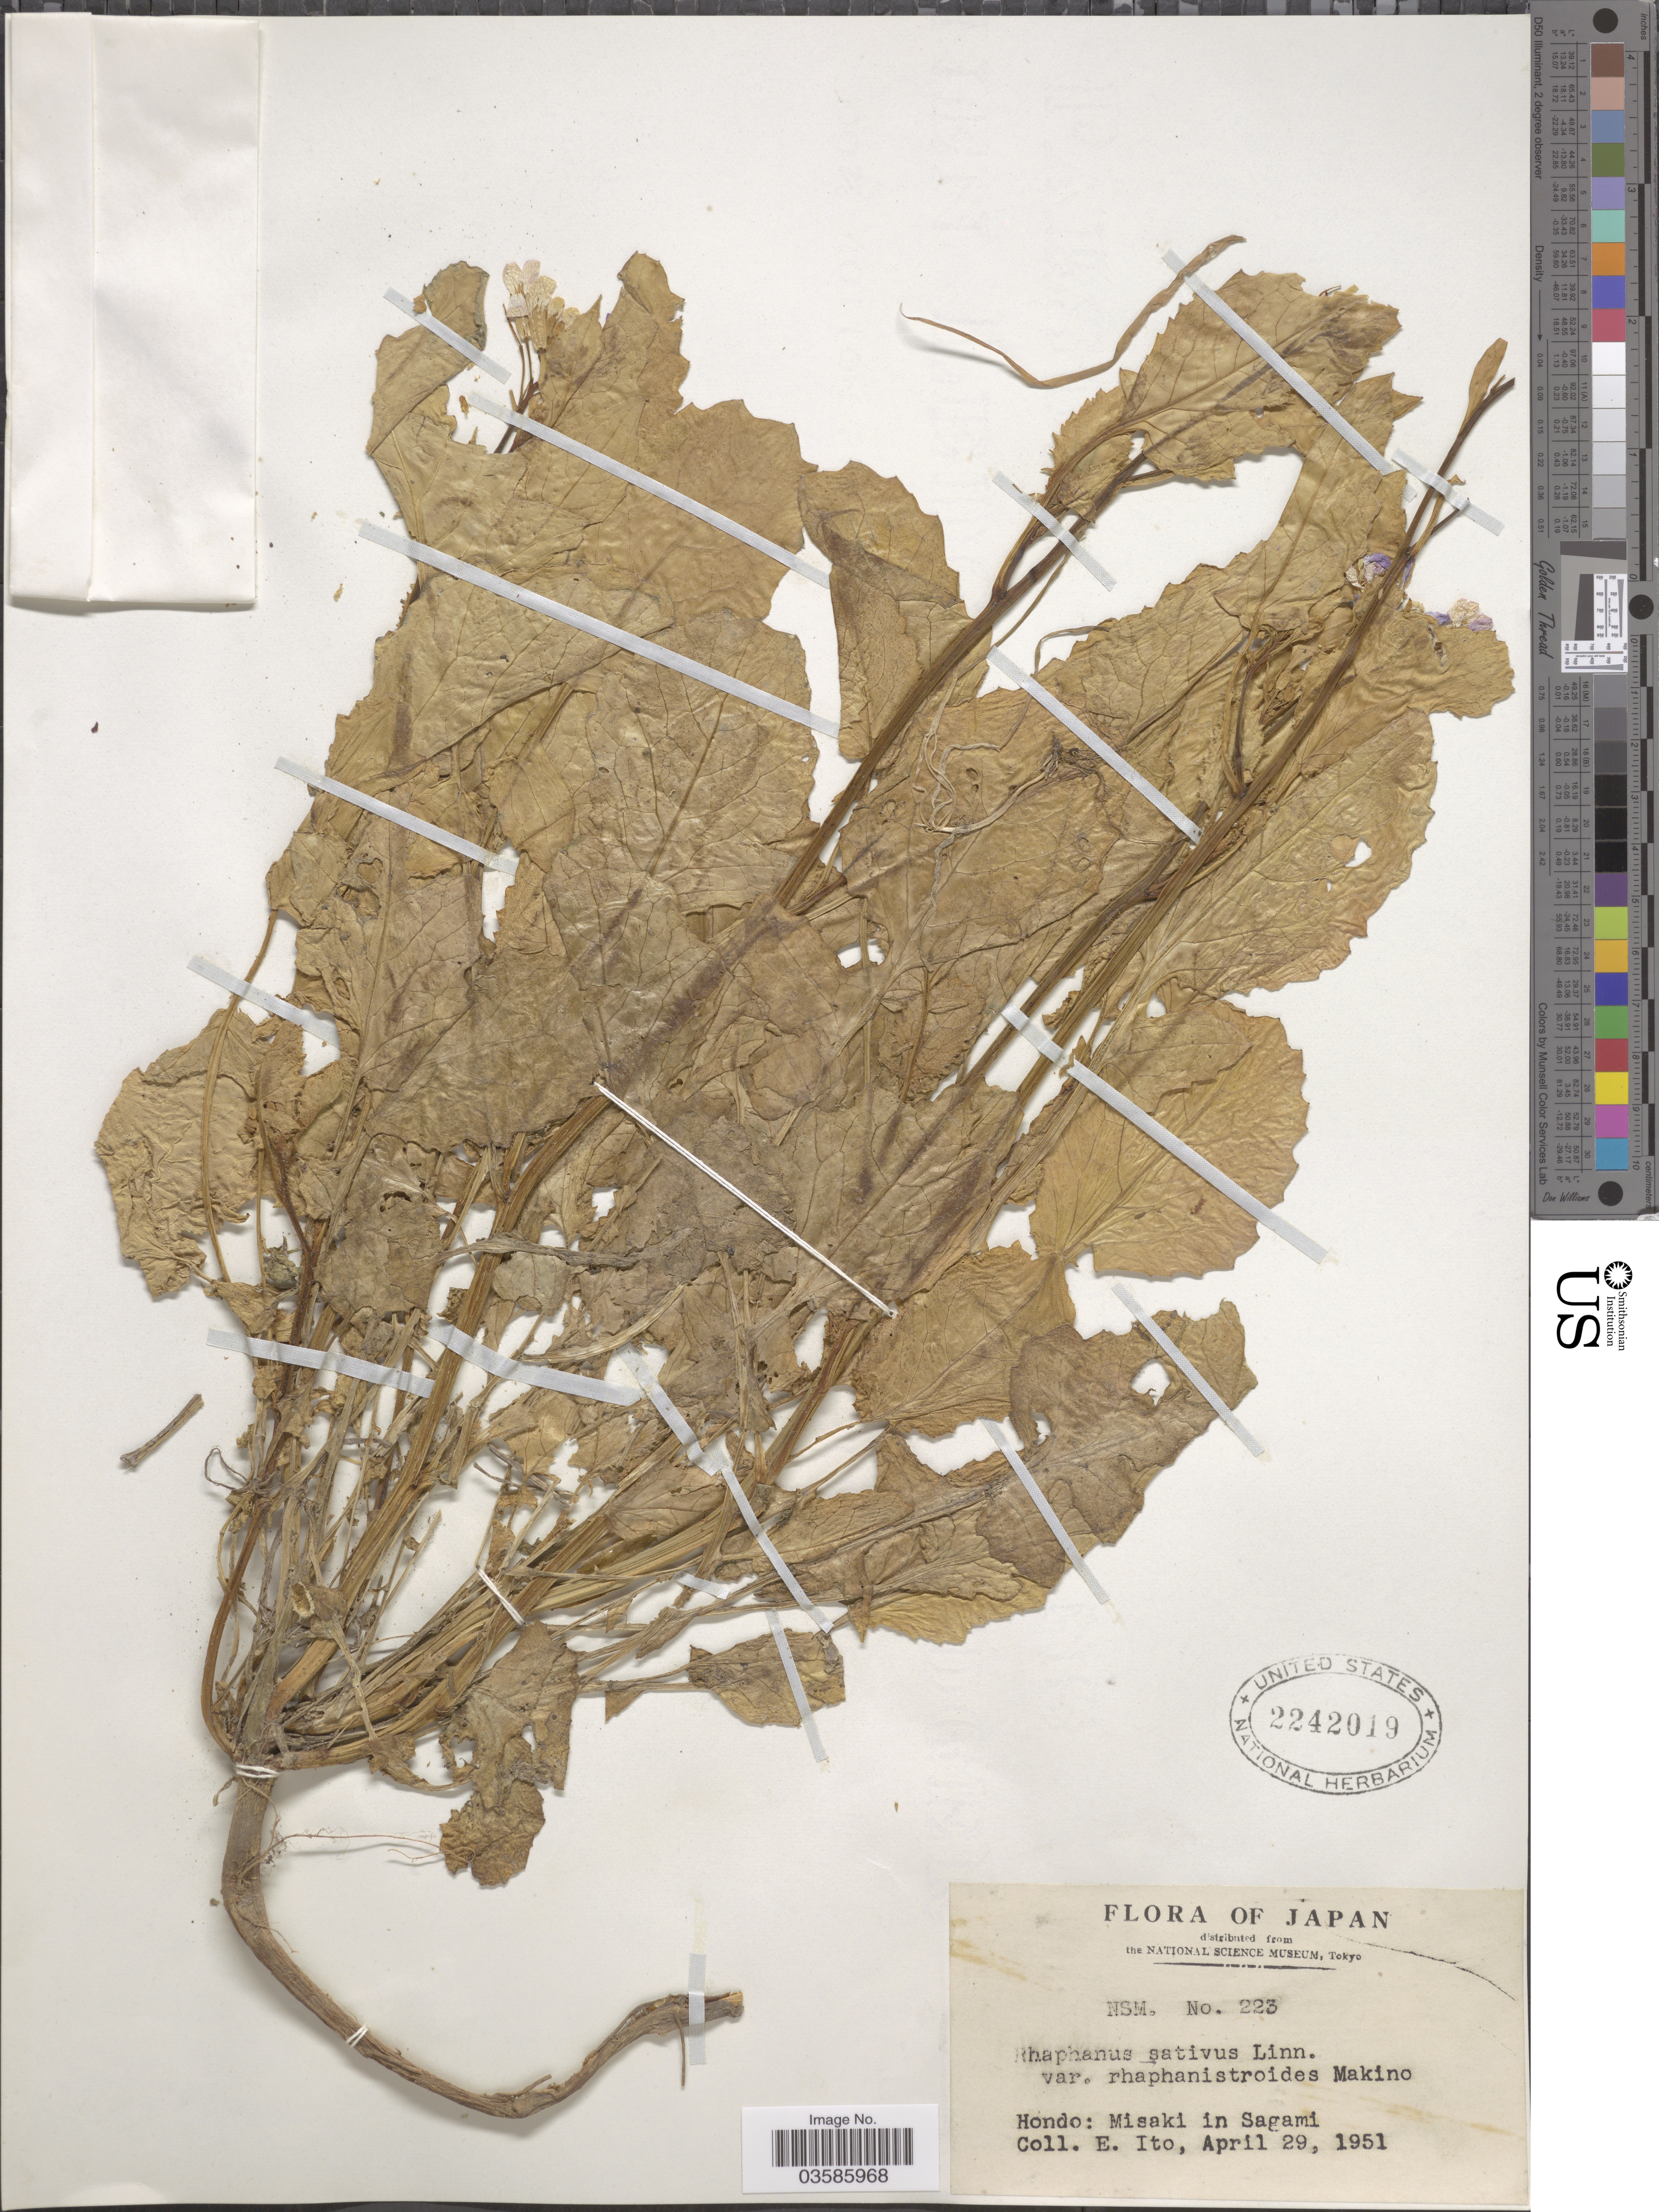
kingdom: Plantae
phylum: Tracheophyta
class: Magnoliopsida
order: Brassicales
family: Brassicaceae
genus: Raphanus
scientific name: Raphanus sativus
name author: L.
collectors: E. Ito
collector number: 223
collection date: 1951-04-29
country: Japan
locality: Hondo: Misaki in Sagami.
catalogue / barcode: US 2242019